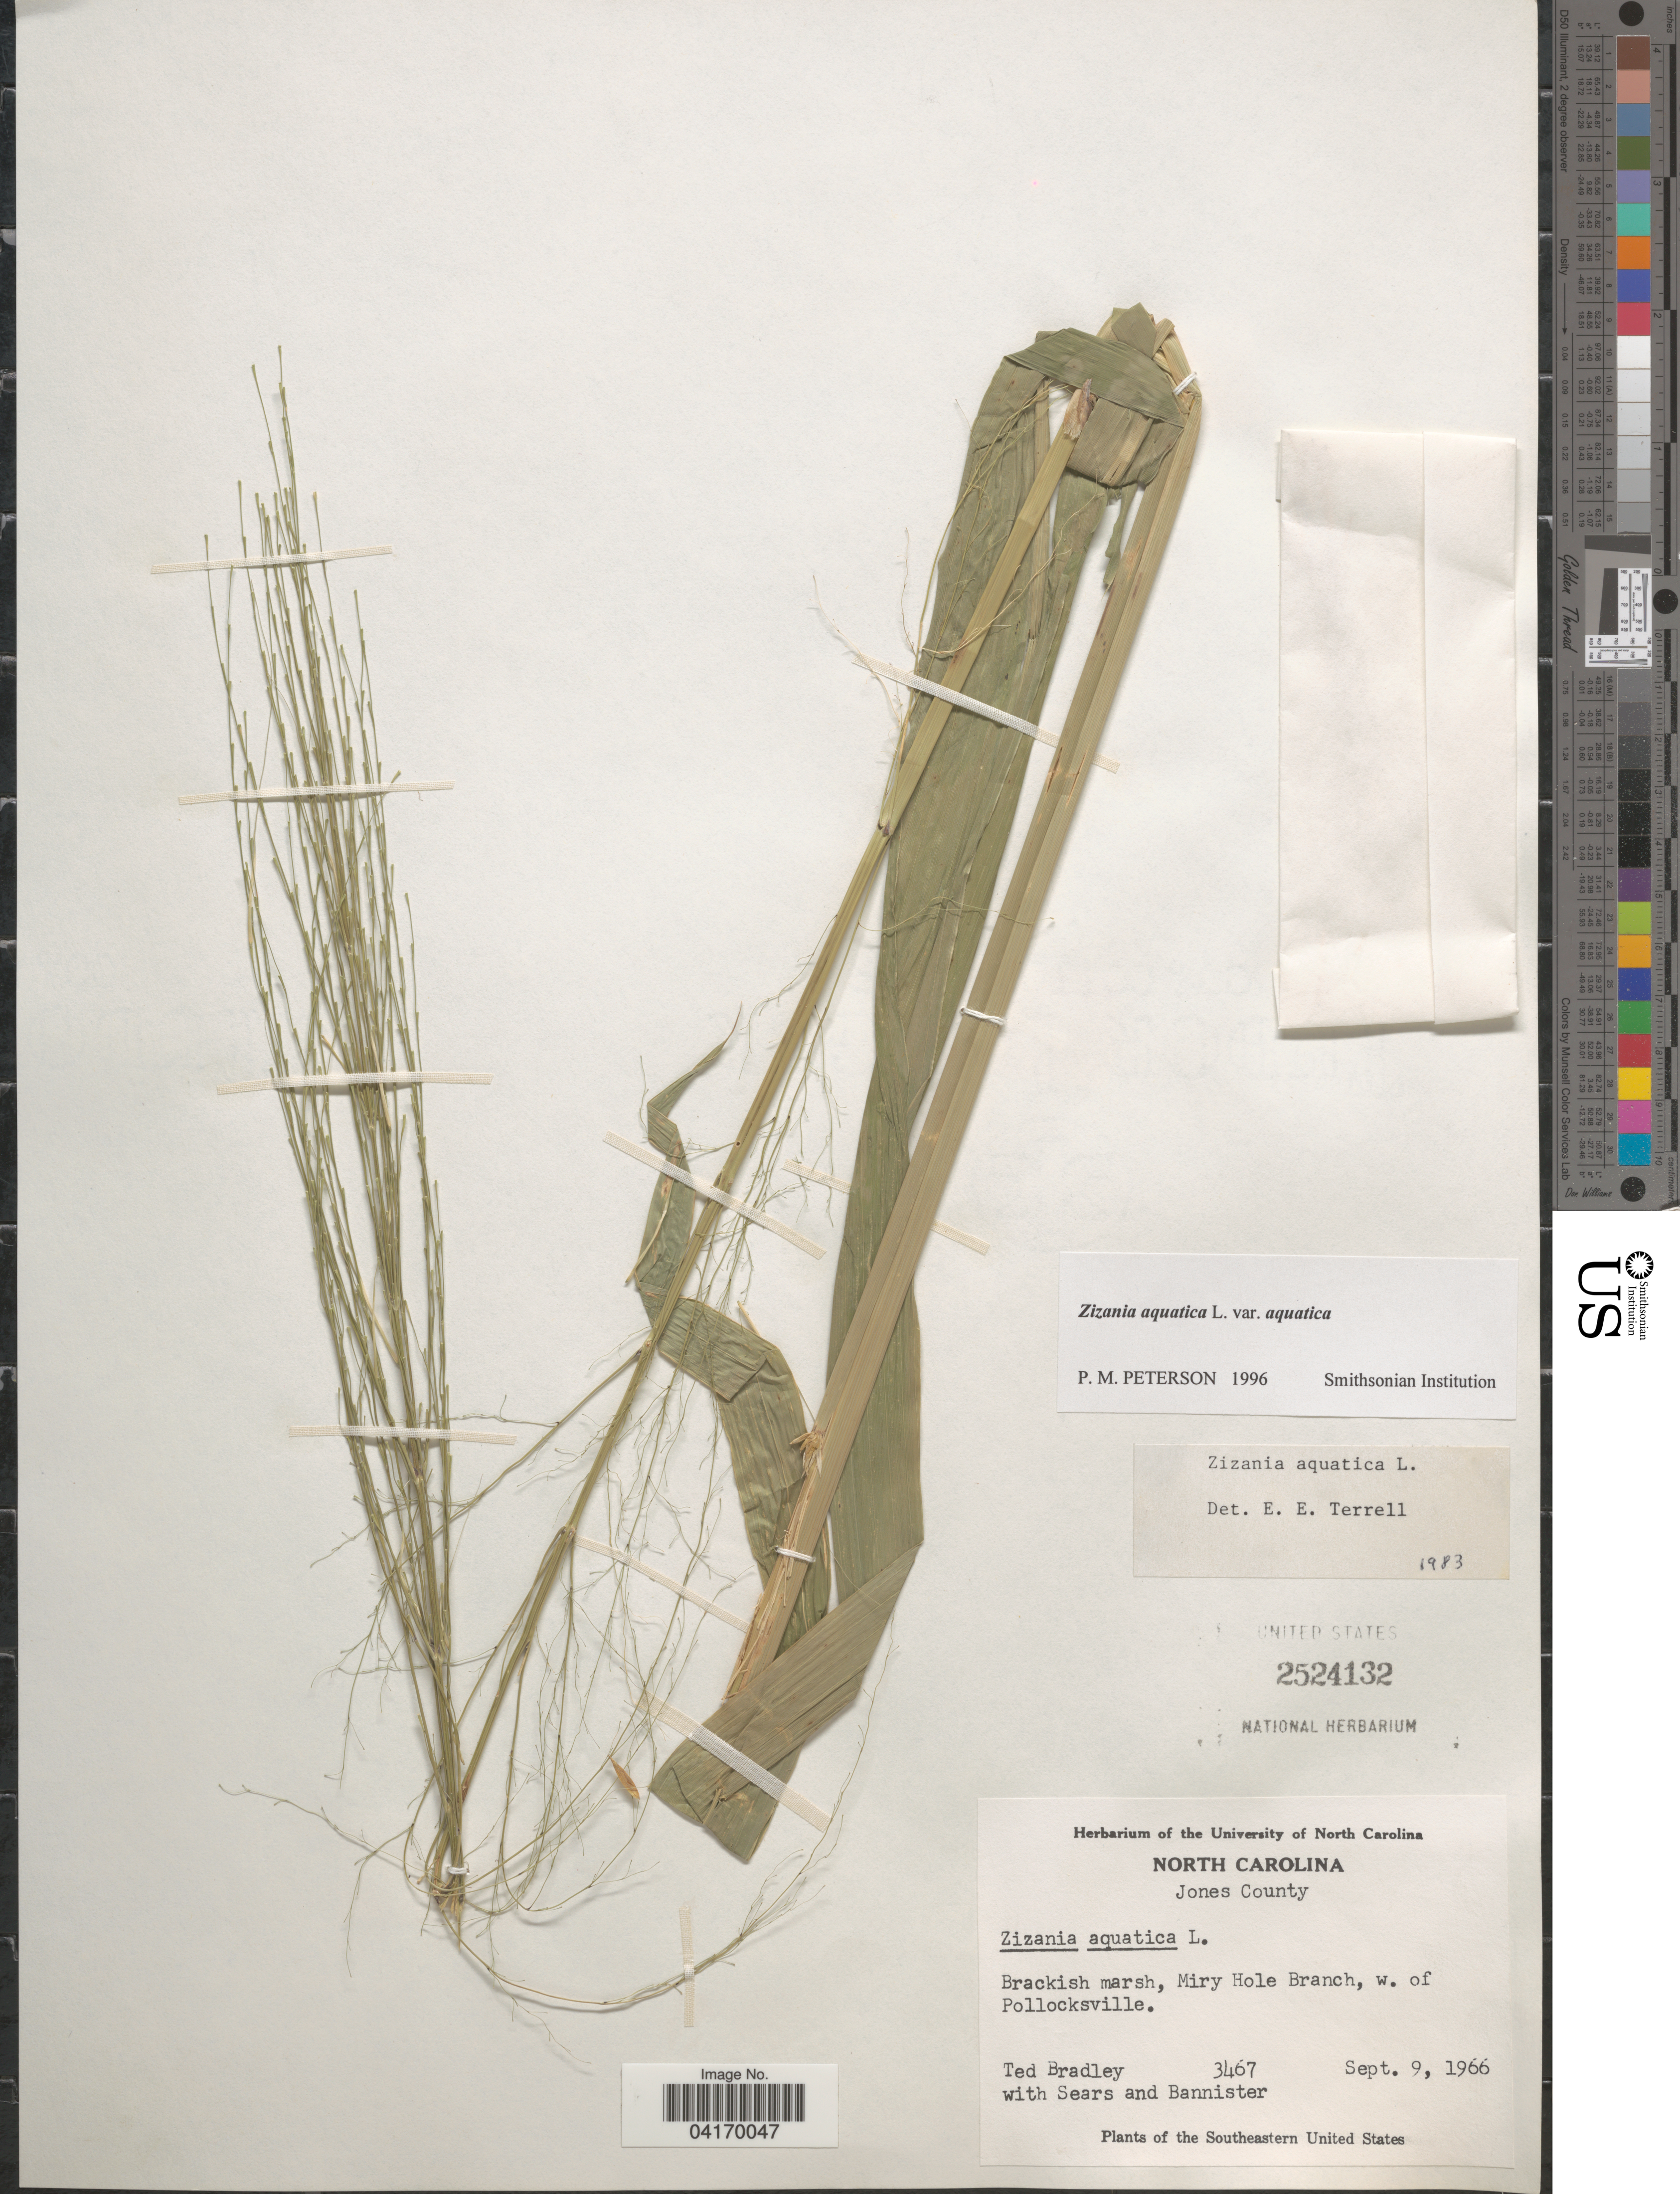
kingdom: Plantae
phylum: Tracheophyta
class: Liliopsida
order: Poales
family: Poaceae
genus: Zizania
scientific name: Zizania aquatica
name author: L.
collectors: T. Bradley, Sears & Bannister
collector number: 3467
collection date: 1966-09-09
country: United States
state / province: North Carolina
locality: Jones County. Brackish marsh, Miry Hole Branch, w. of Pollocksville. Southeastern United States.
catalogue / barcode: US 2524132